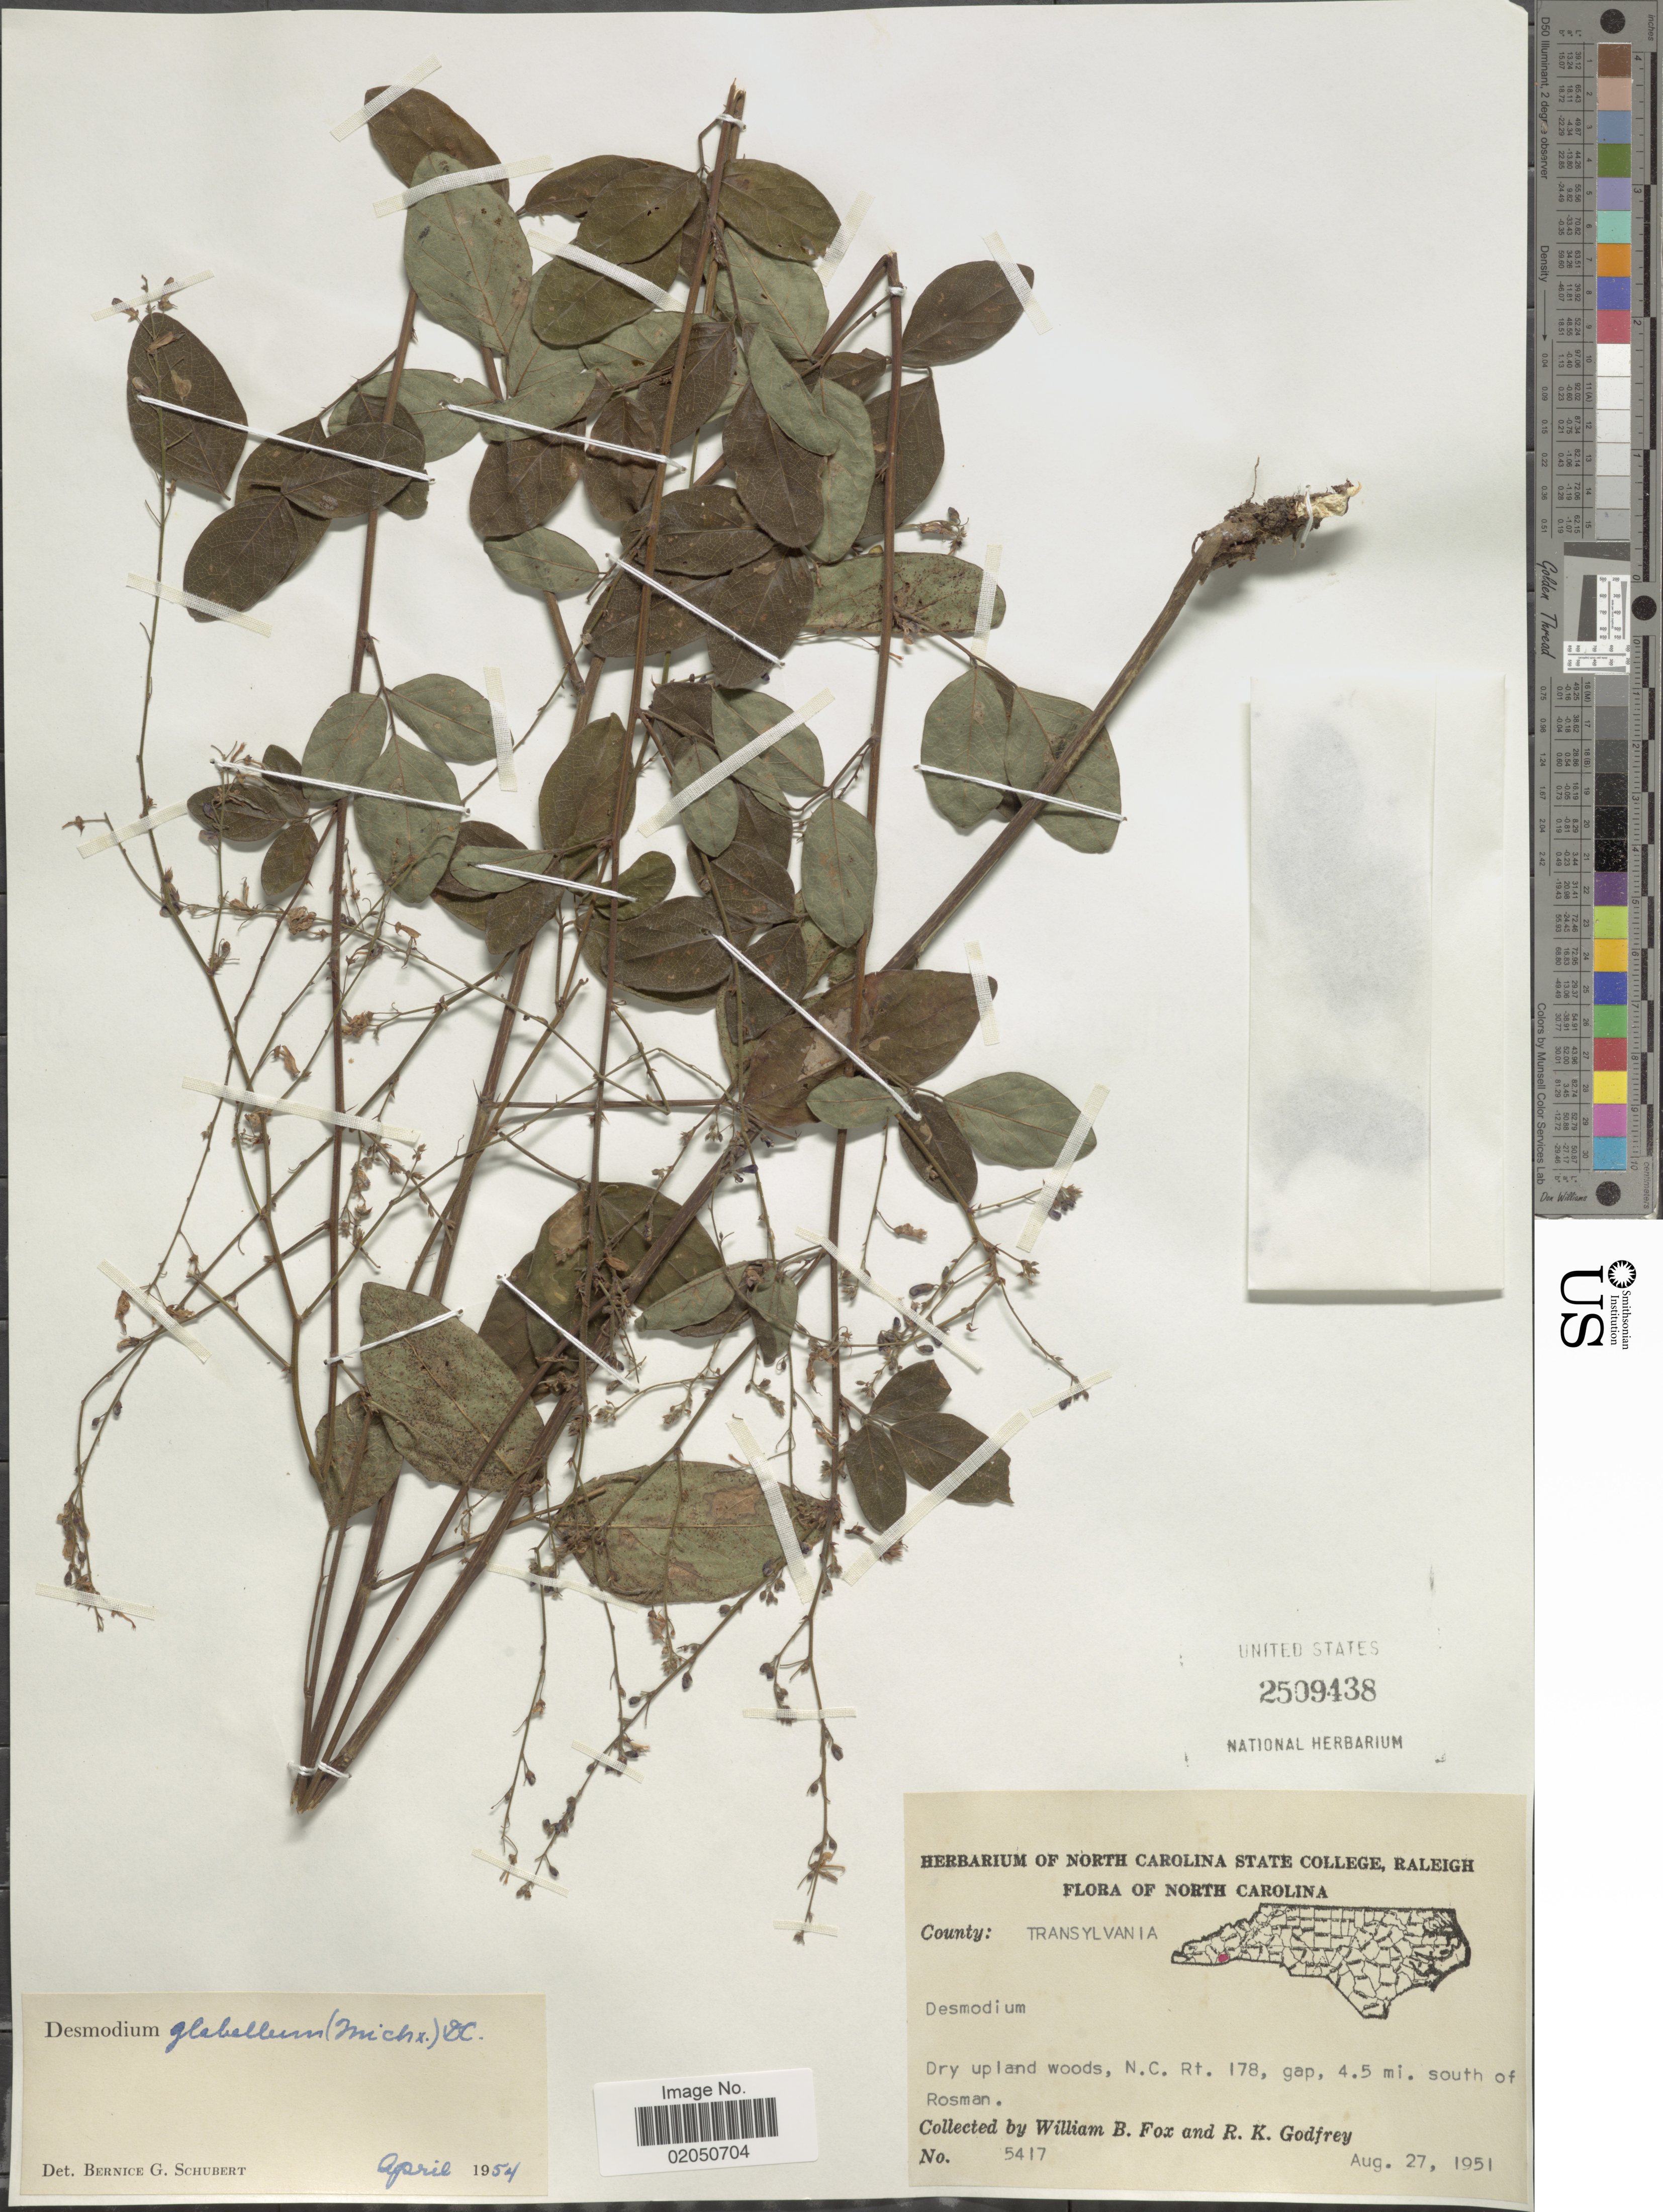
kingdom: Plantae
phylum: Tracheophyta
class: Magnoliopsida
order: Fabales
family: Fabaceae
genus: Desmodium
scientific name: Desmodium glabellum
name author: (Michx.) DC.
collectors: W. B. Fox & R. K. Godfrey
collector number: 5417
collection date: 1951-08-27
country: United States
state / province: North Carolina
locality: County: Transylvania, N.C. Rt. 178, gap. 4.5 mi. south of Rosman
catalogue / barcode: US 2509438